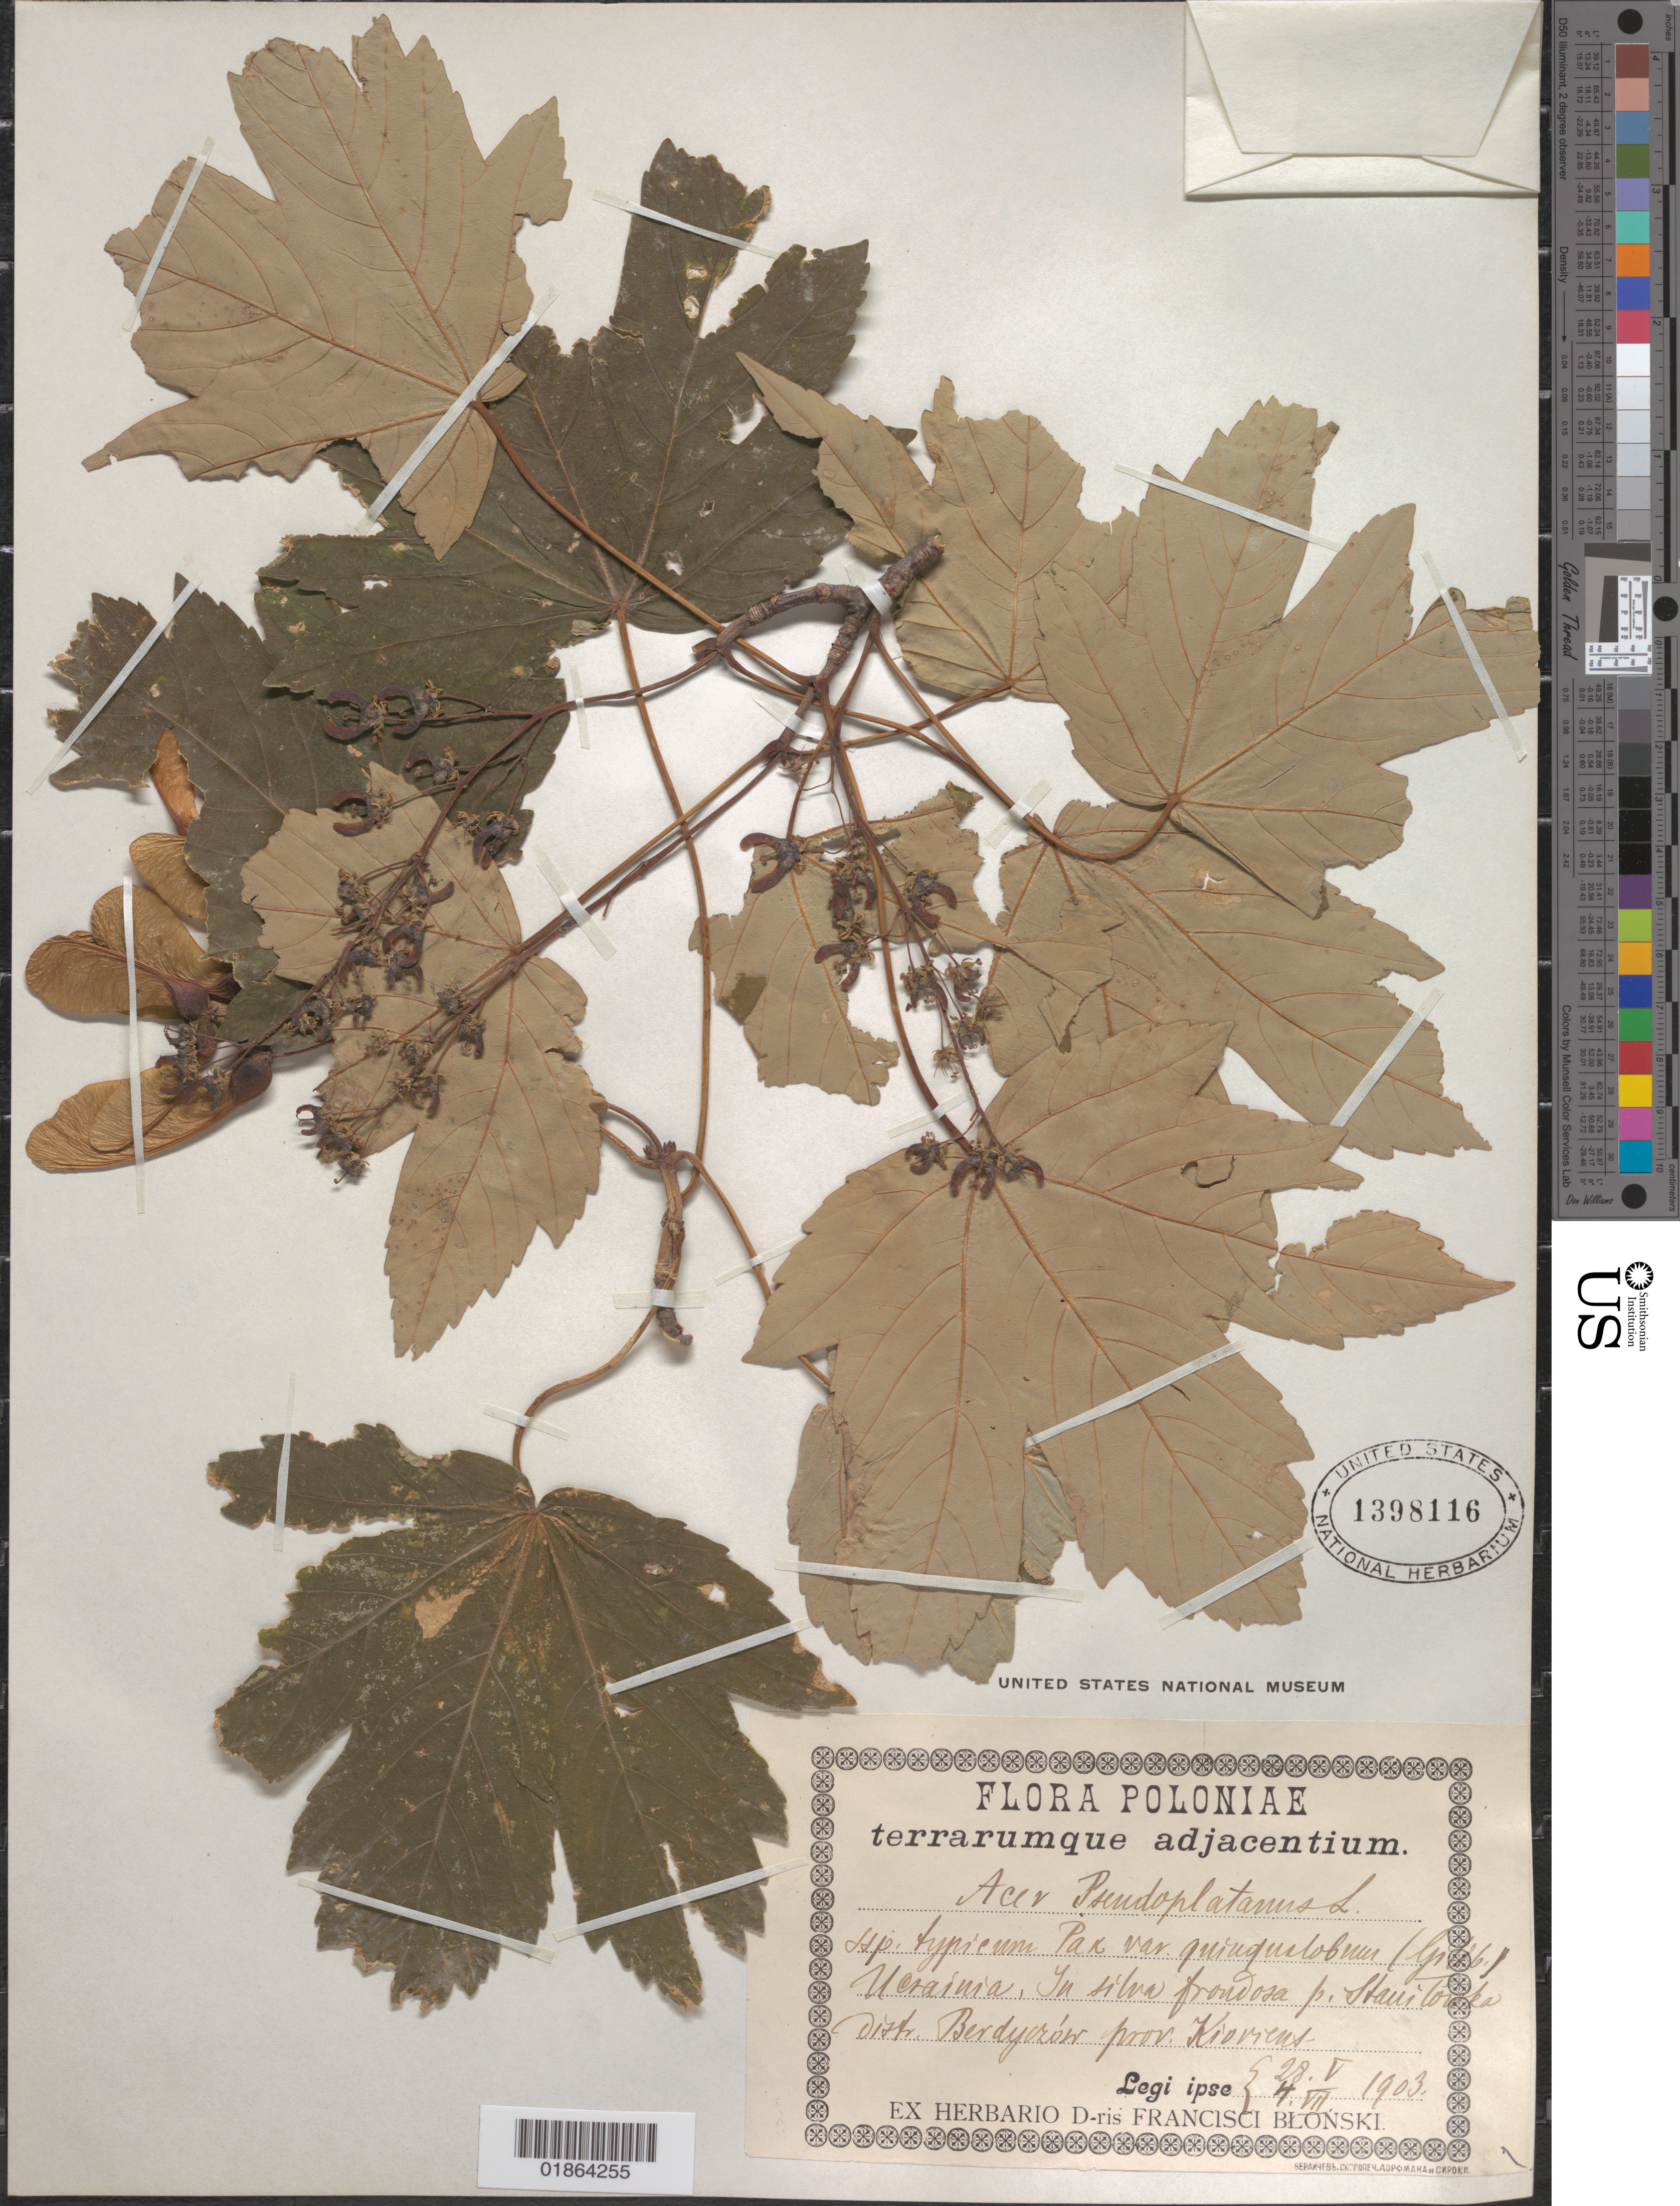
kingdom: Plantae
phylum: Tracheophyta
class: Magnoliopsida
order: Sapindales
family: Sapindaceae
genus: Acer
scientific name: Acer pseudoplatanus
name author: L.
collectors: F. Blonski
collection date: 1903-05-28,1903-07-04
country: Poland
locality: Distr. Berdyczów [Berdychiv?]; prov Kioviens [?]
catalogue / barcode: US 1398116